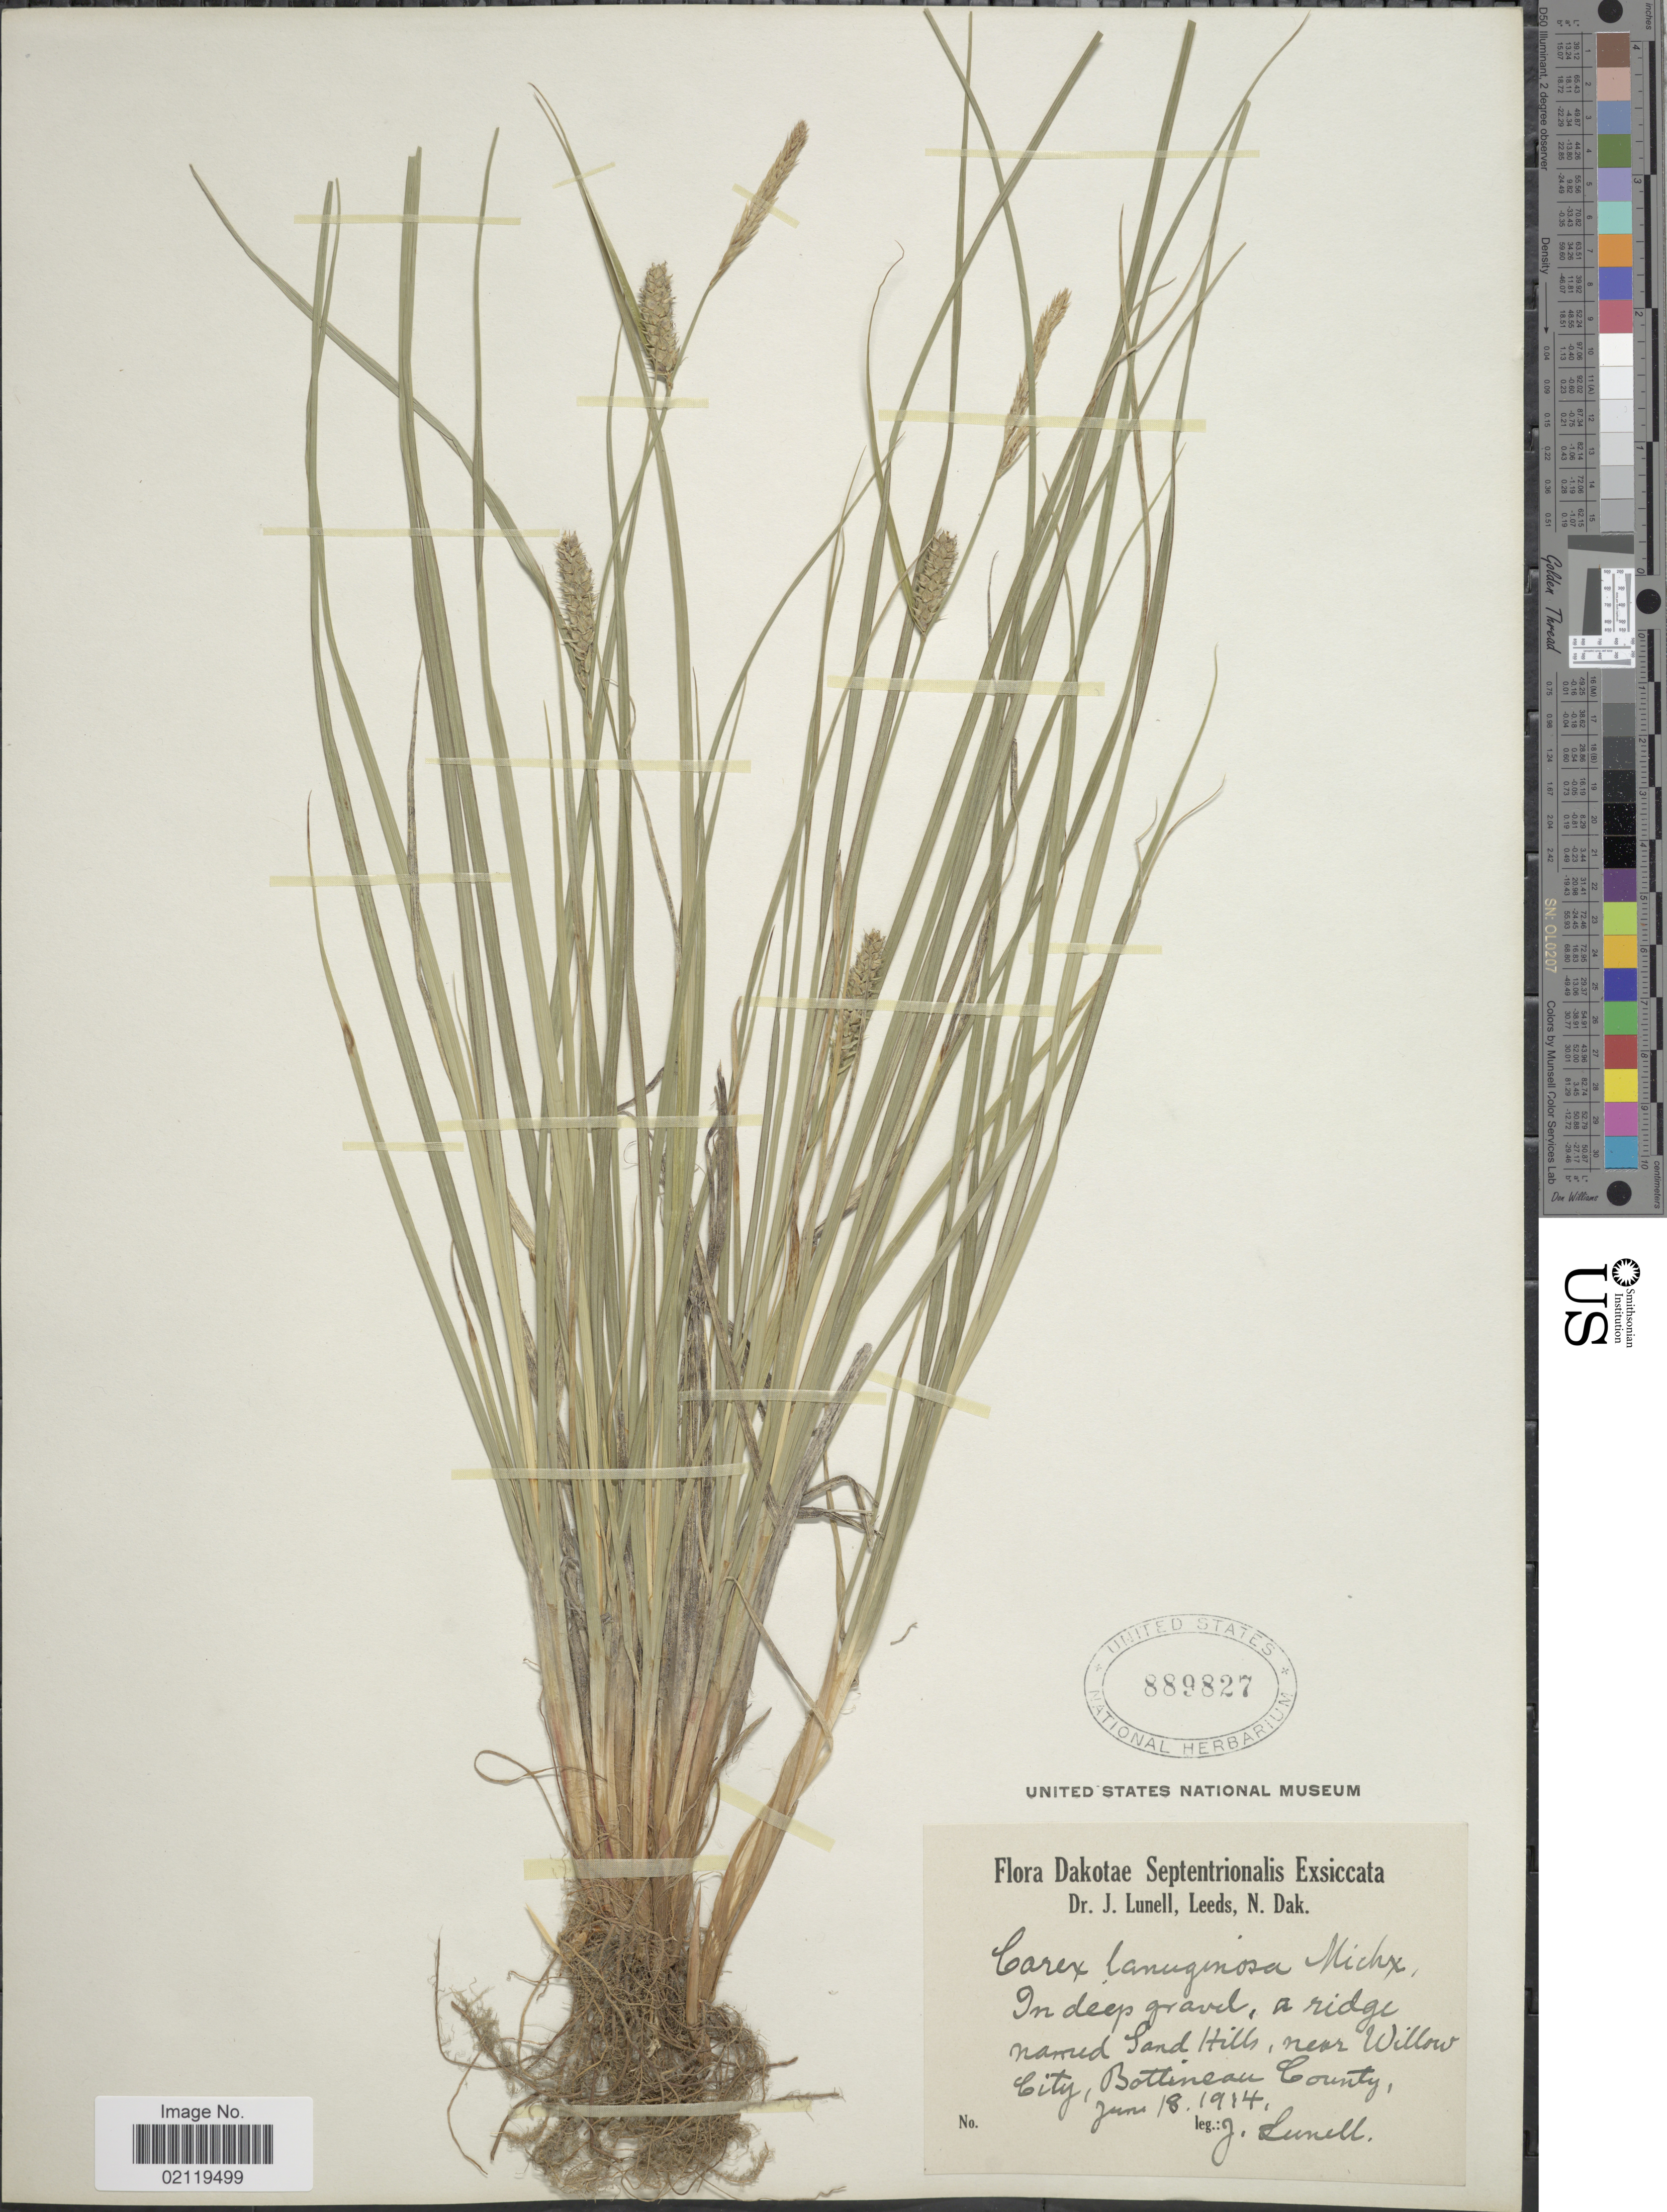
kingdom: Plantae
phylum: Tracheophyta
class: Liliopsida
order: Poales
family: Cyperaceae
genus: Carex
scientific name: Carex pellita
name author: Muhl. ex Willd.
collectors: J. Lunell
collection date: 1914-06-18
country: United States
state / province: North Dakota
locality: In deep gravel, a ridge named Sand Hills, near Willow City, Bottineau County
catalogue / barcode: US 889827